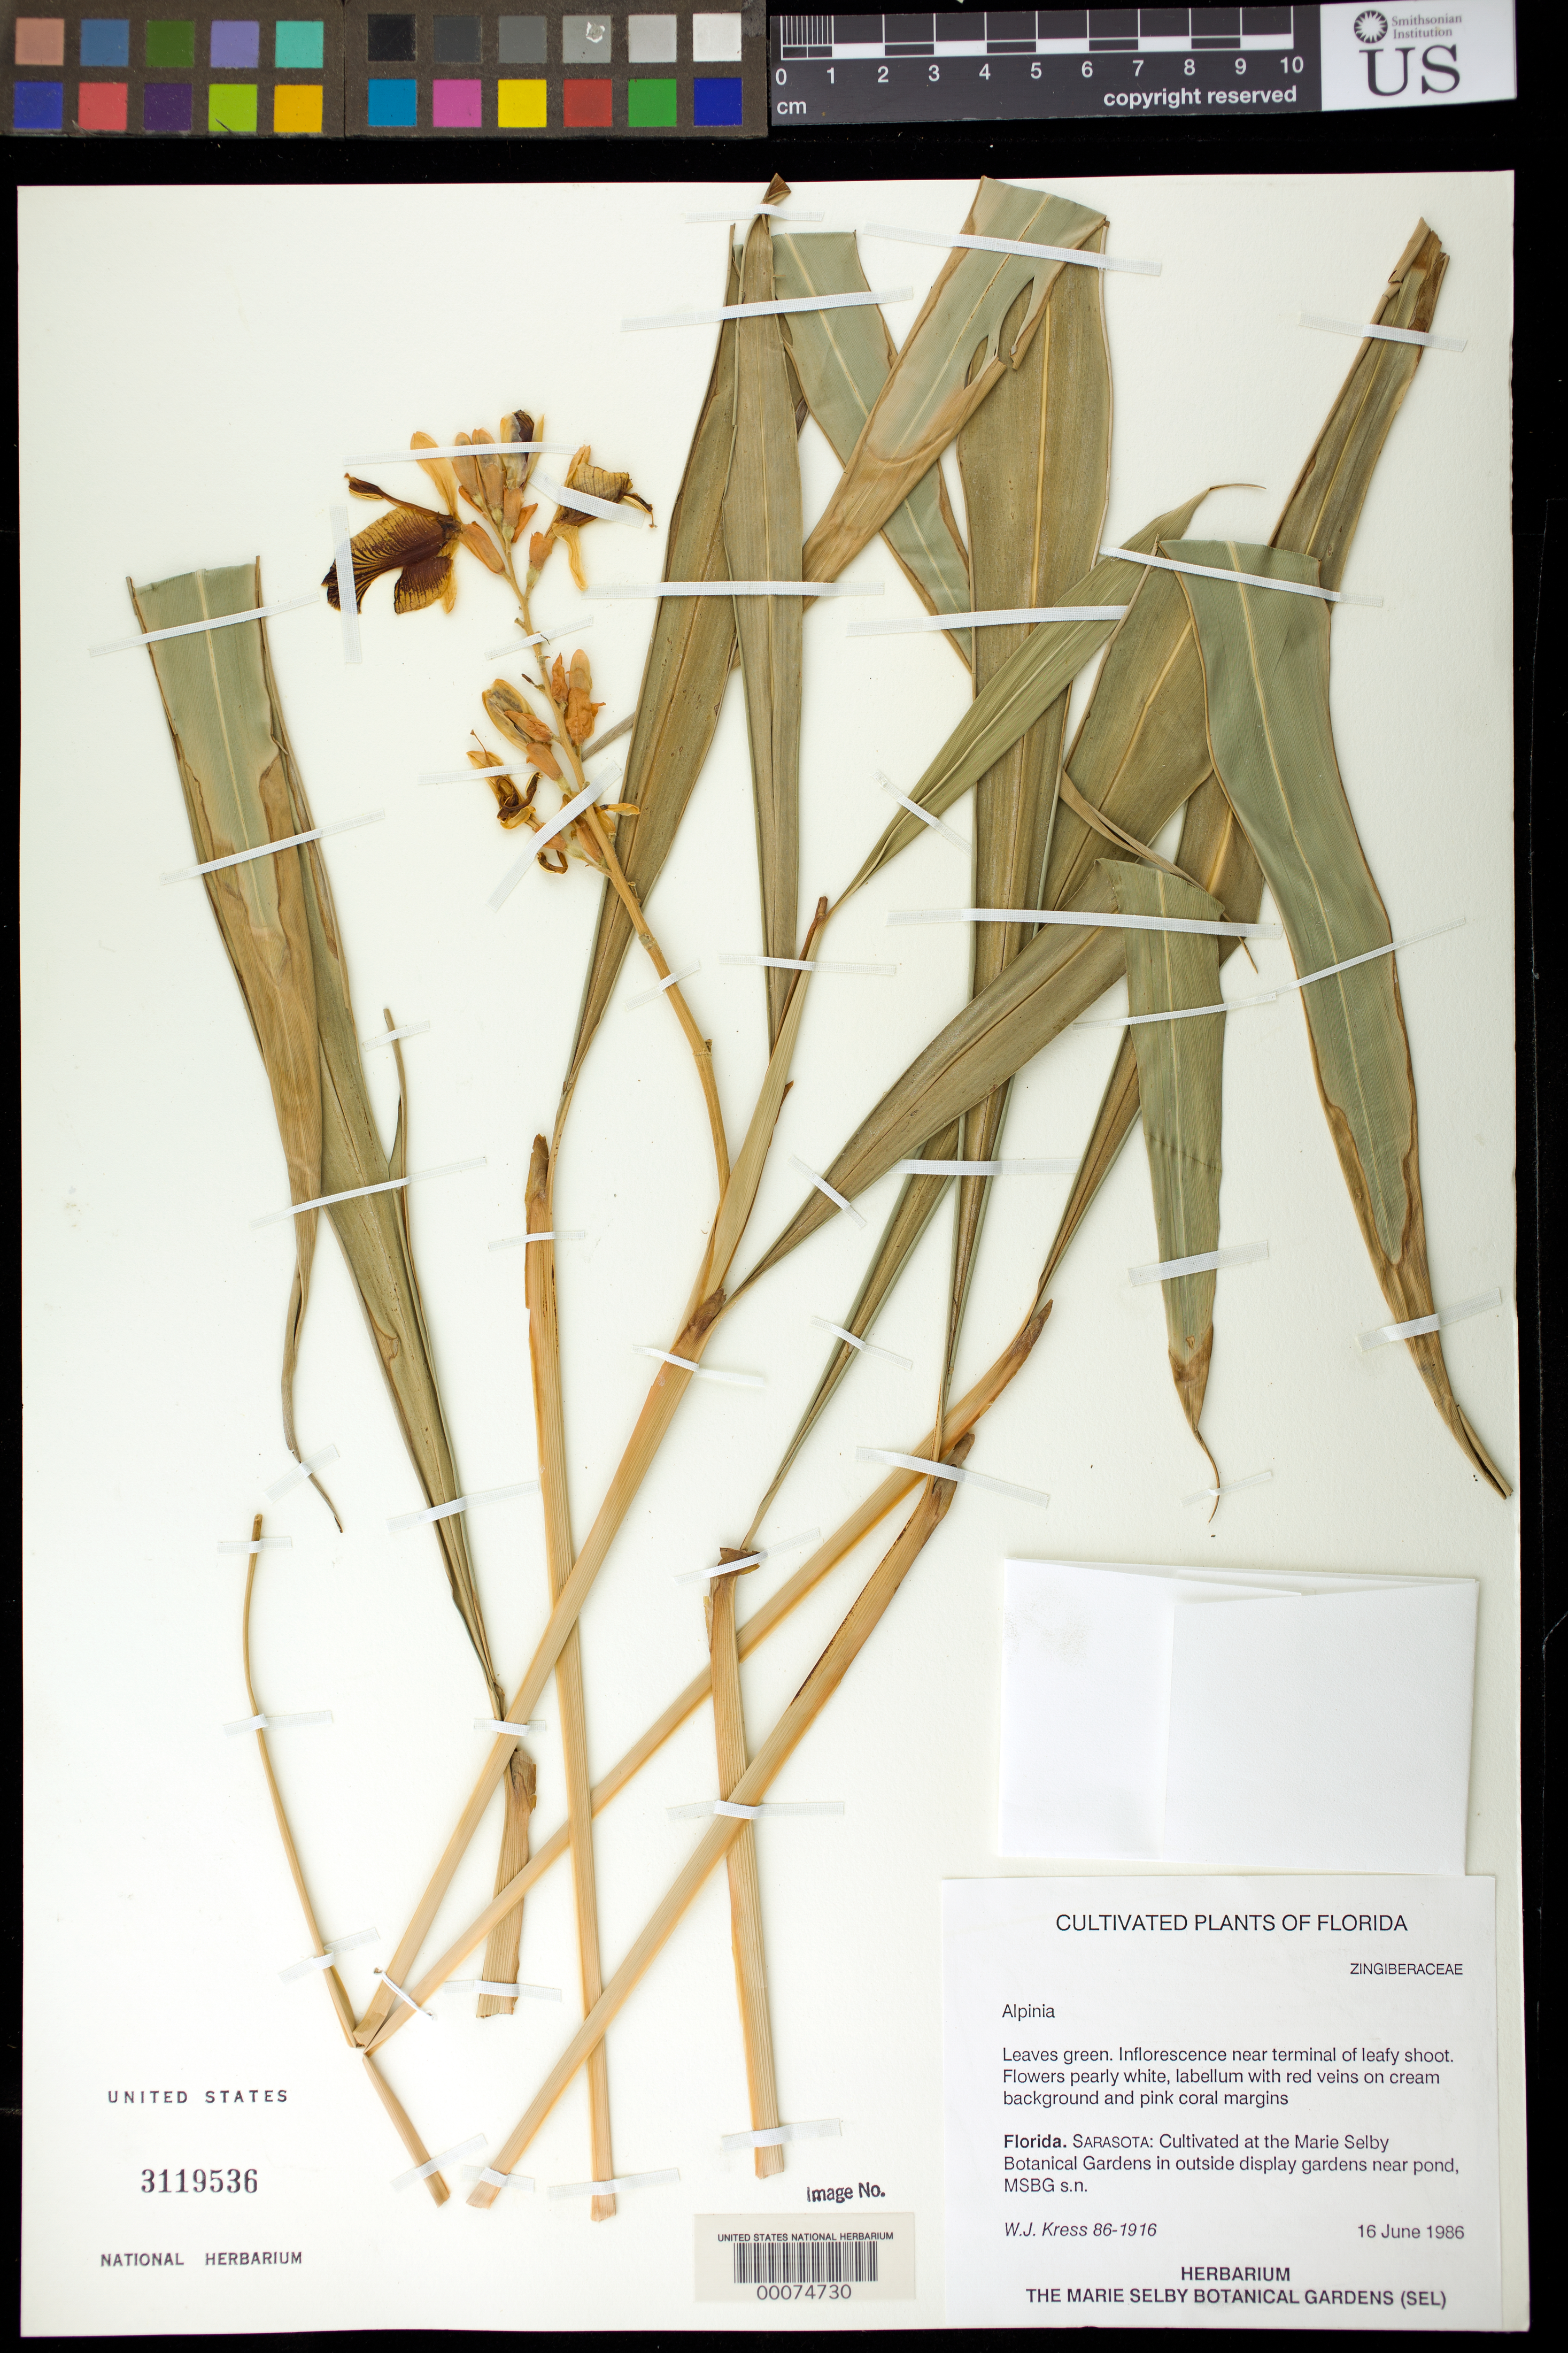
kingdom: Plantae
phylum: Tracheophyta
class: Liliopsida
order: Zingiberales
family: Zingiberaceae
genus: Alpinia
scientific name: Alpinia sp.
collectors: W. J. Kress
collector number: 86-1916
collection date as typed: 16 Jun 1986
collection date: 1986-06-16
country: United States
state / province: Florida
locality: Sarasota: cultivated at the Marie Selby Botanical Gardens in outside display gardens.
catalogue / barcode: US 3119536